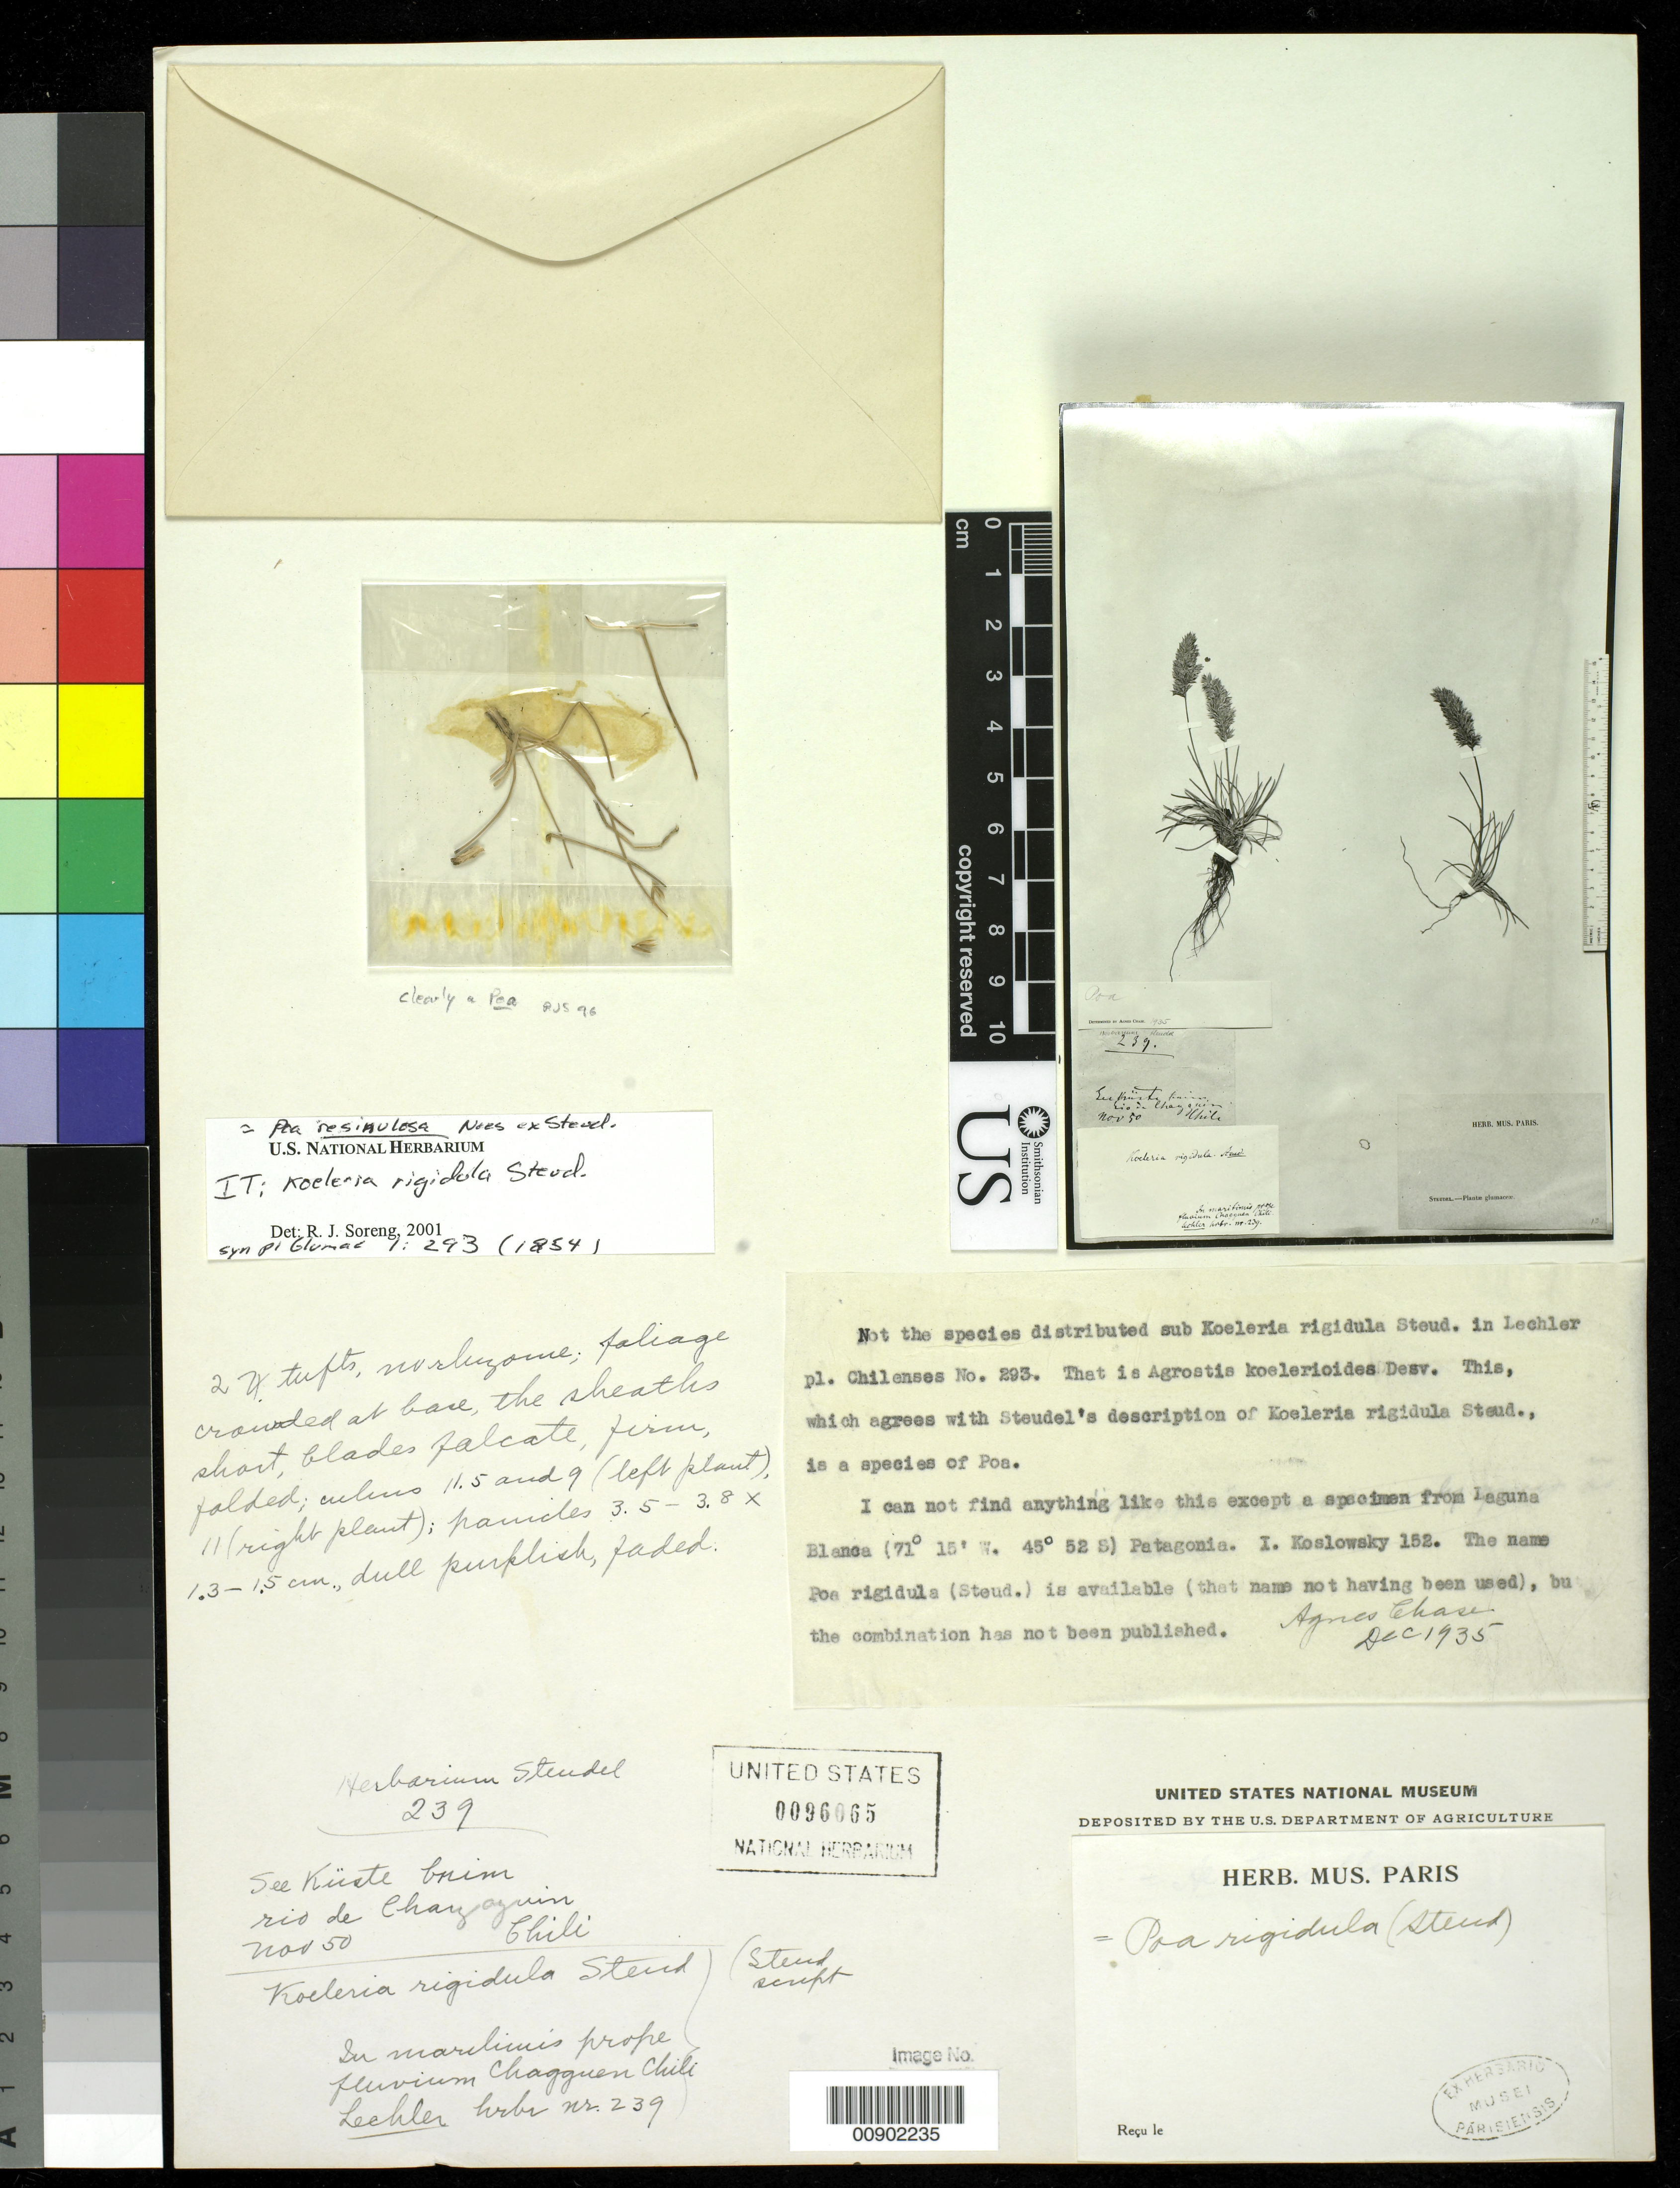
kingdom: Plantae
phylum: Tracheophyta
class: Liliopsida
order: Poales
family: Poaceae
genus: Koeleria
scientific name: Koeleria rigidula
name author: Steud.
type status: Isotype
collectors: W. Lechler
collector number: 239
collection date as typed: Nov 1850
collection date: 1850-11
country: Chile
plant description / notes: Sheet mounted with photograph and fragment of type specimen ex herb. Paris.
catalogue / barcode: US 96065